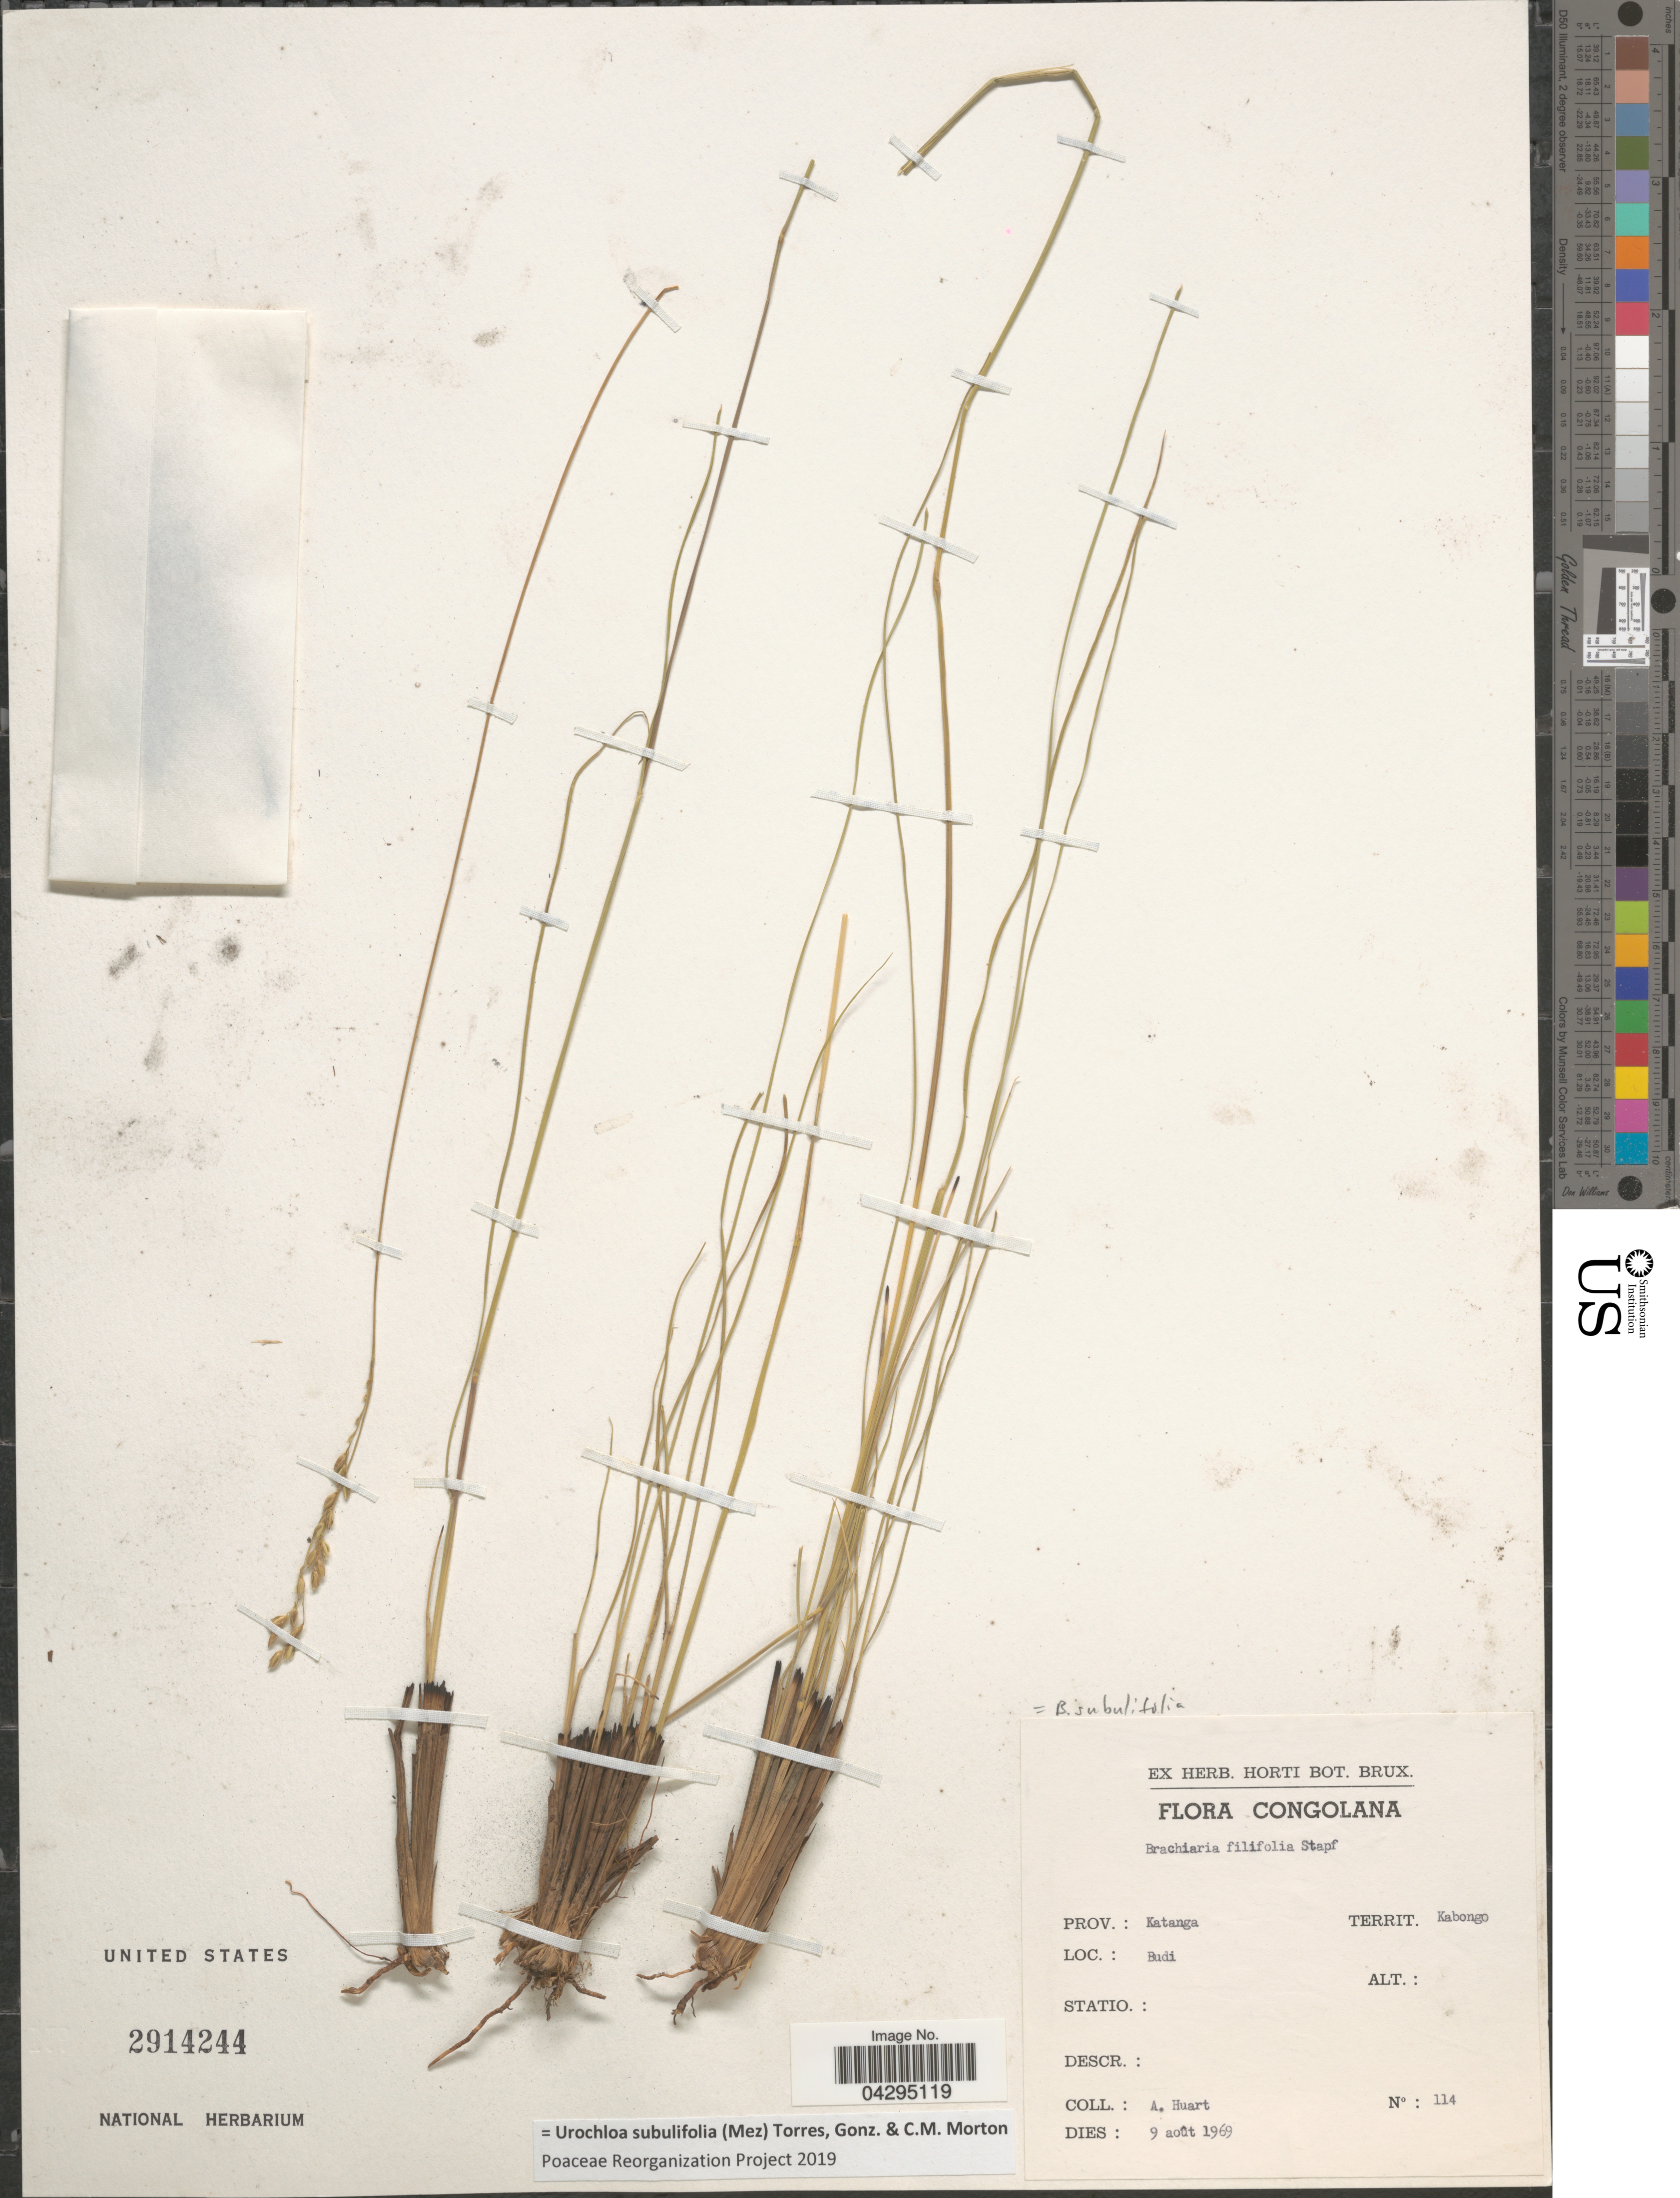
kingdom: Plantae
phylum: Tracheophyta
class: Liliopsida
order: Poales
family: Poaceae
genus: Urochloa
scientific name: Urochloa subulifolia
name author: (Mez) Torres Gonz. & C.M. Morton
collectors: A. Huart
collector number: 114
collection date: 1969-08-09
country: Congo, Democratic Republic of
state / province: Haut-Lomami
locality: Congolana. Territ. Kabongo. Budi.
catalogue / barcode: US 2914244